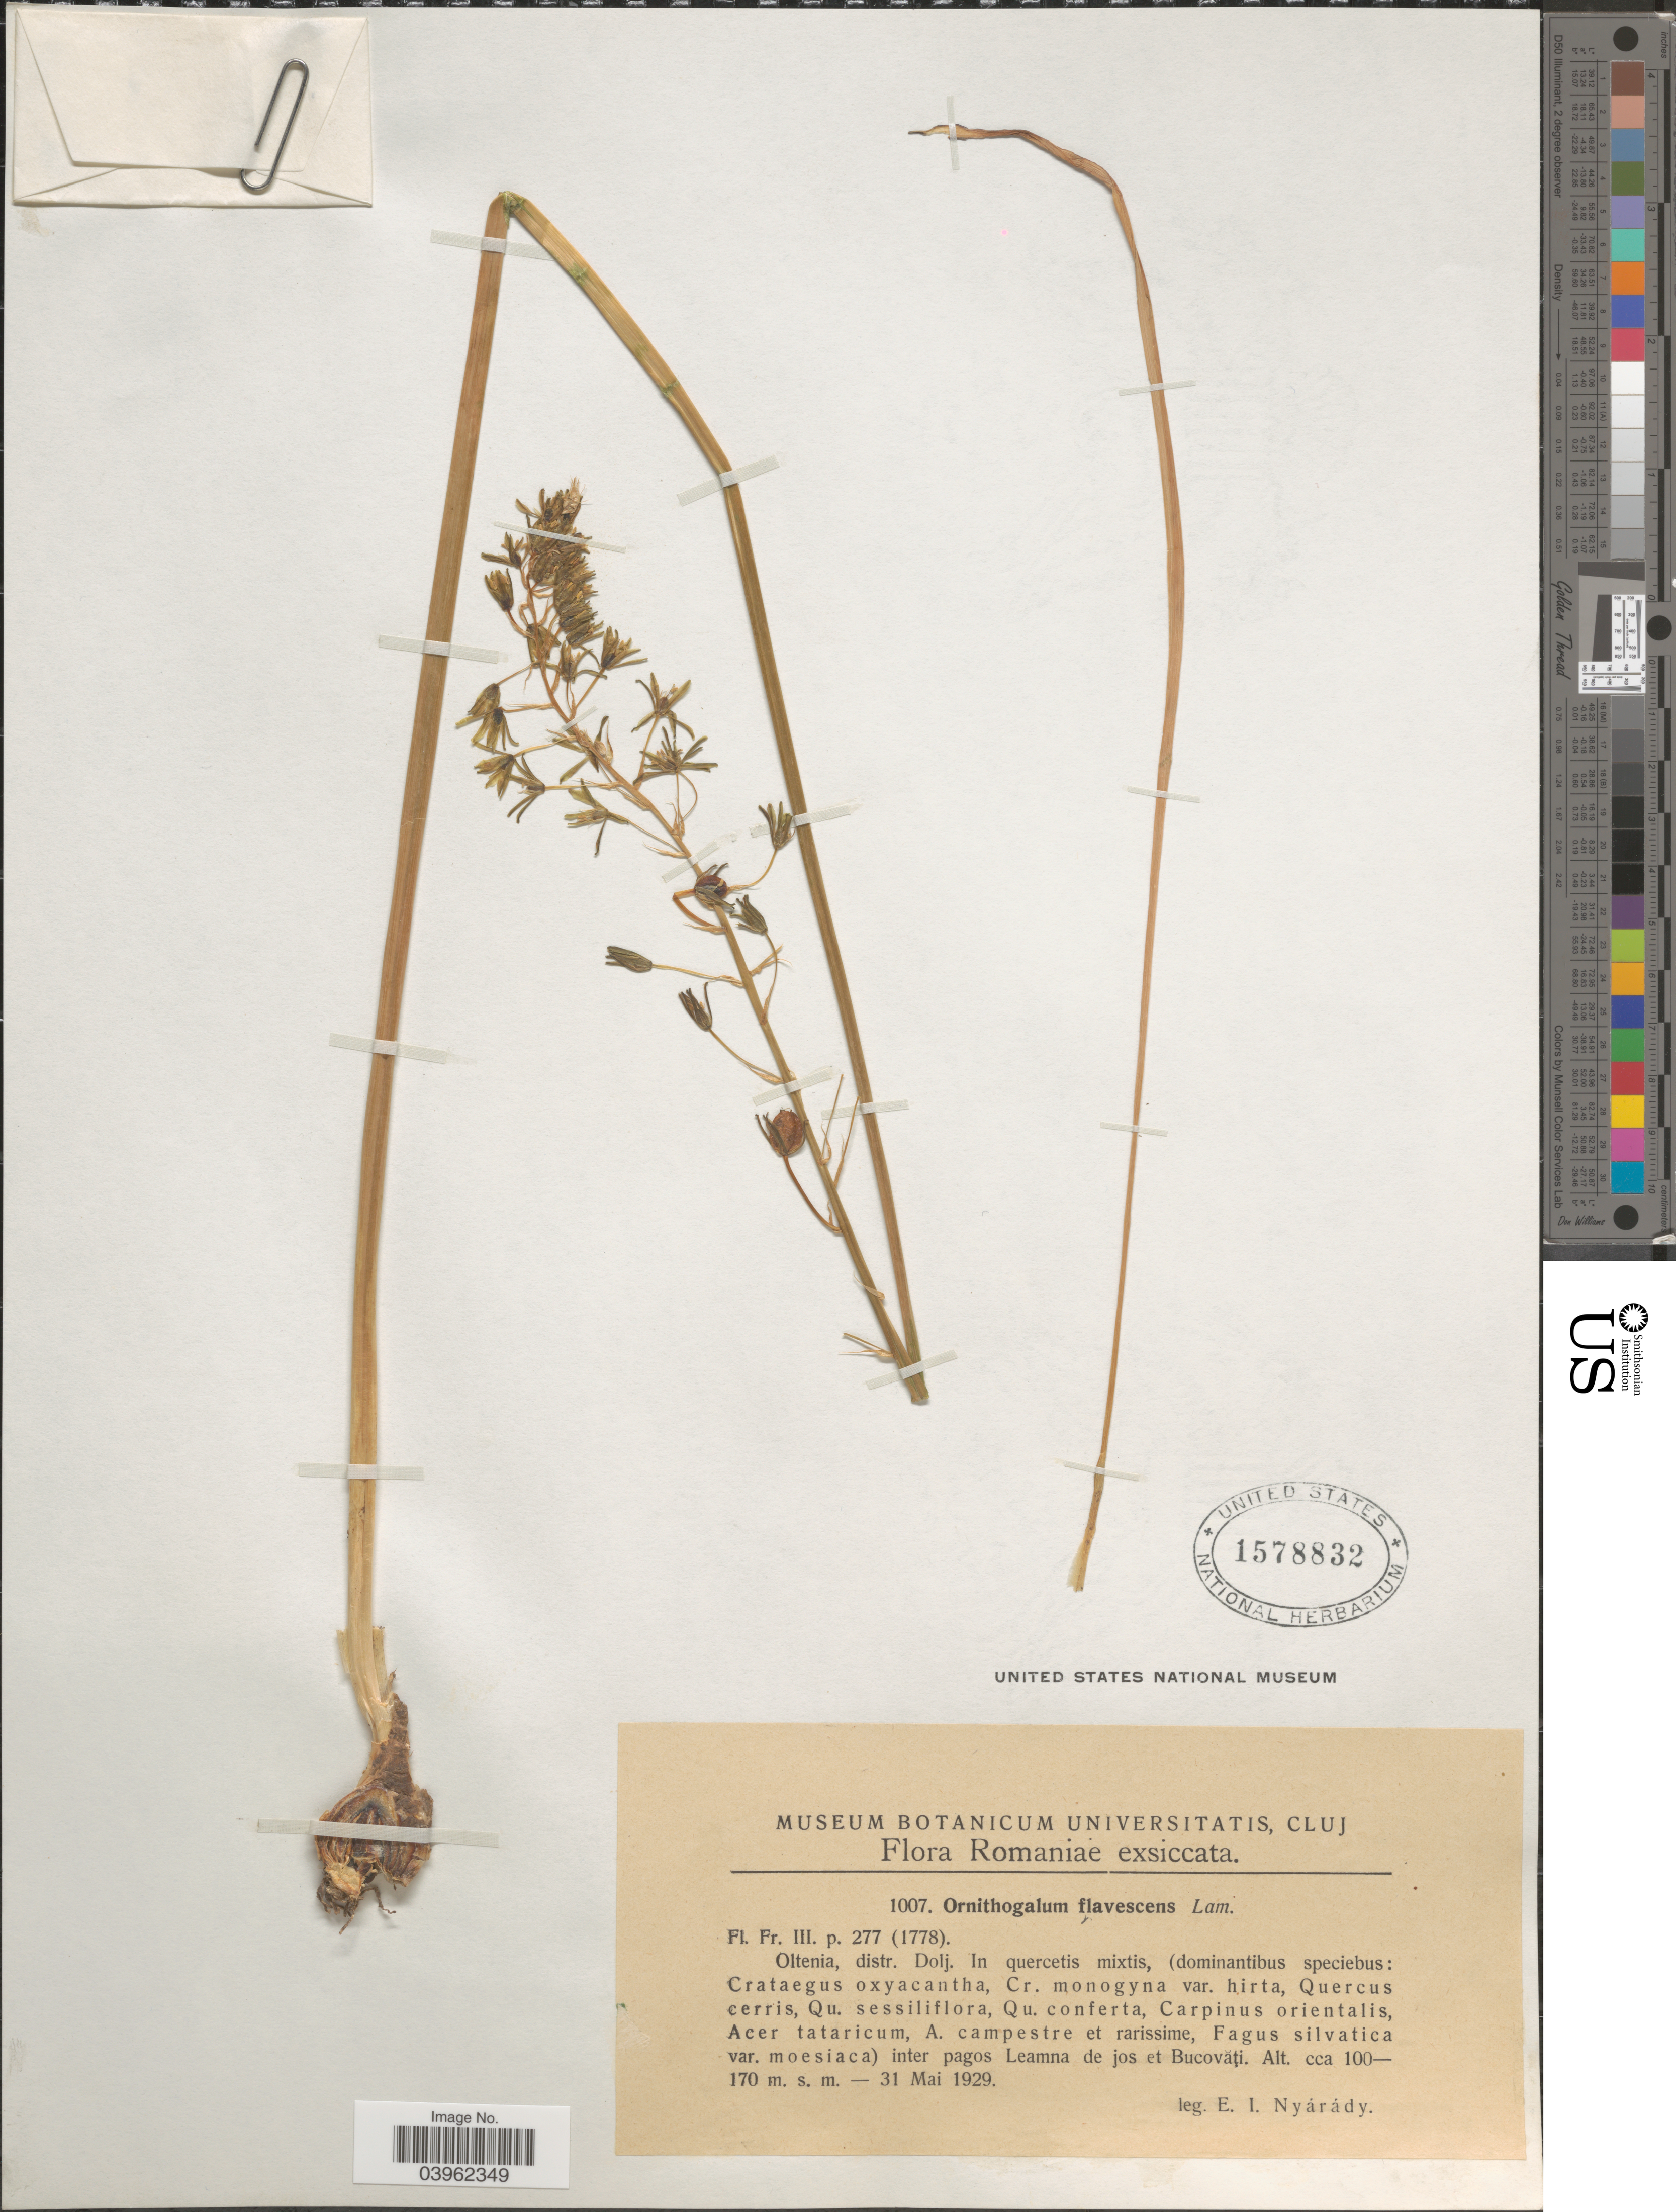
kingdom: Plantae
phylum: Tracheophyta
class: Liliopsida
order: Asparagales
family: Asparagaceae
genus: Ornithogalum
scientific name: Ornithogalum flavescens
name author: Lam.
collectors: E. Nyarady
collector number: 1007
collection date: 1929-05-31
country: Romania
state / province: Dolj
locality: Oltenia, distr. Dolj. Inter pagos Leamna de jos et Bucovăţi.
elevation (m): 170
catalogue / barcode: US 1578832